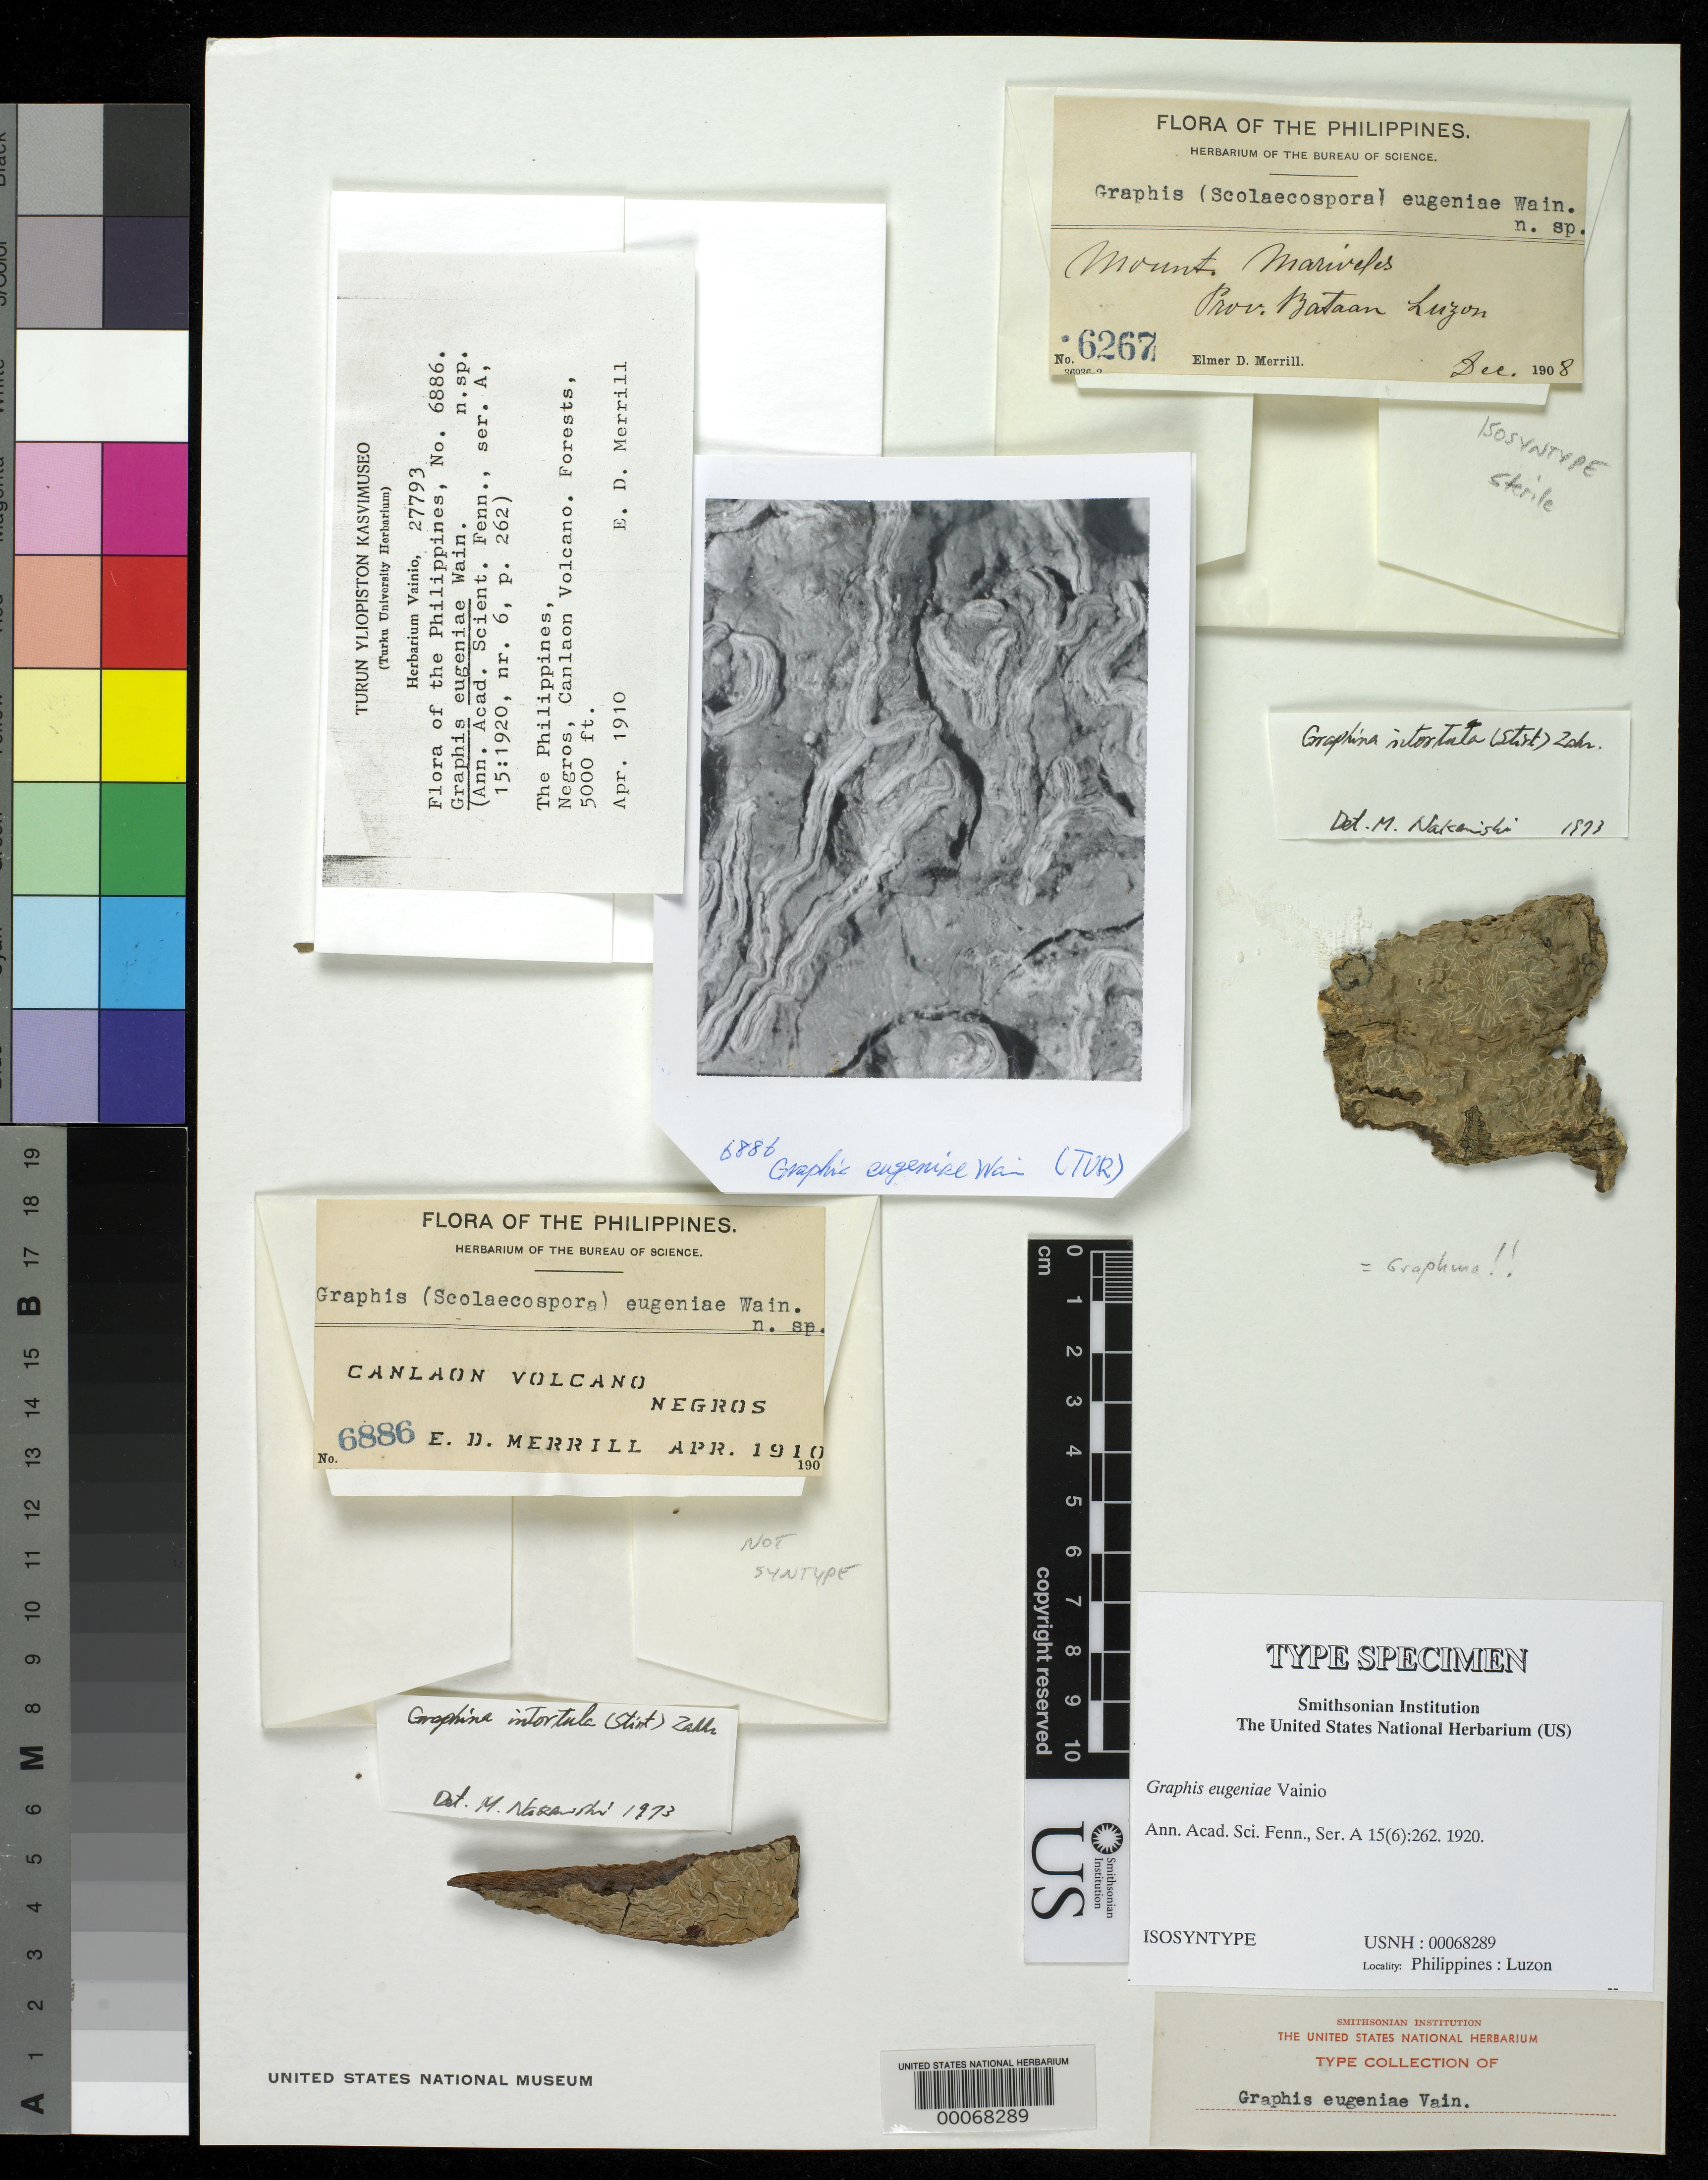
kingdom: Fungi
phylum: Ascomycota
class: Lecanoromycetes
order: Ostropales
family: Graphidaceae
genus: Graphis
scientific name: Graphis eugeniae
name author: Vain.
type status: Isosyntype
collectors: E. D. Merrill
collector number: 6267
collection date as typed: Dec 1908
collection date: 1908-12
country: Philippines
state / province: Central Luzon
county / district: Bataan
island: Luzon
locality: Mt. Mariveles.